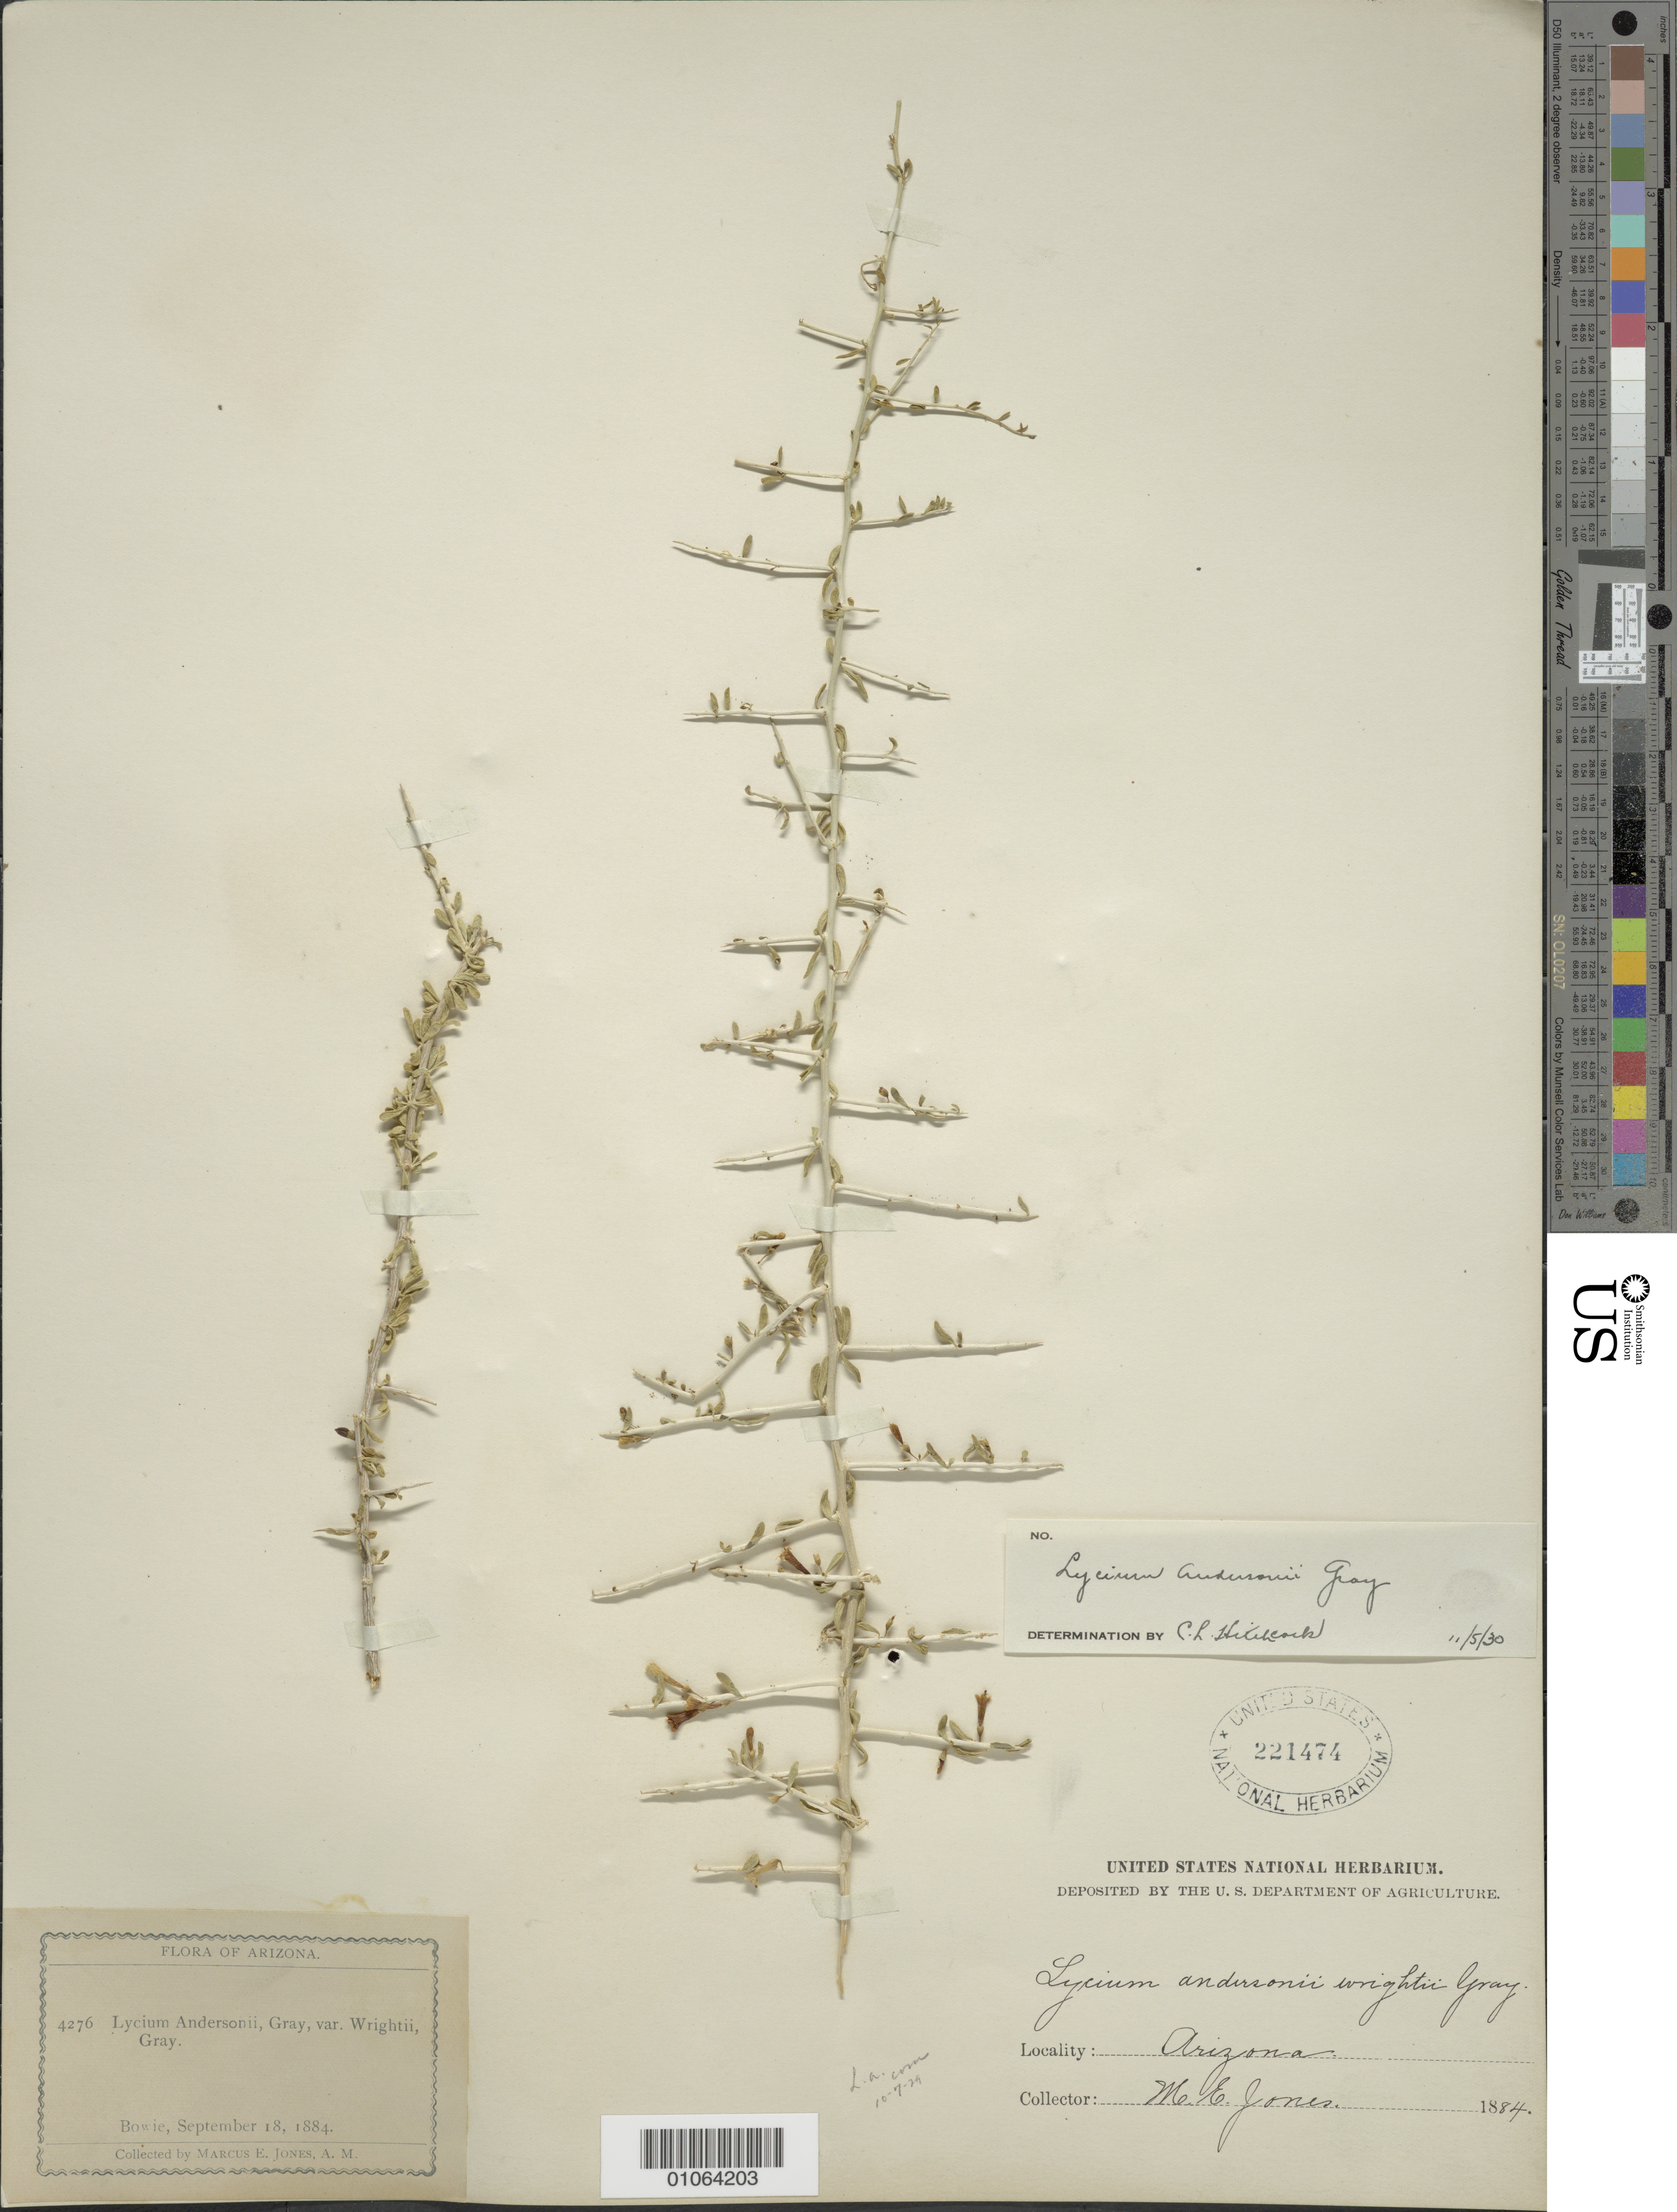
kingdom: Plantae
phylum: Tracheophyta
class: Magnoliopsida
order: Solanales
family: Solanaceae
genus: Lycium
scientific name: Lycium andersonii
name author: A. Gray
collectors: M. E. Jones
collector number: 4276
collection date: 1884-09-18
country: United States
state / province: Arizona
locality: Bowie.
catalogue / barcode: US 221474